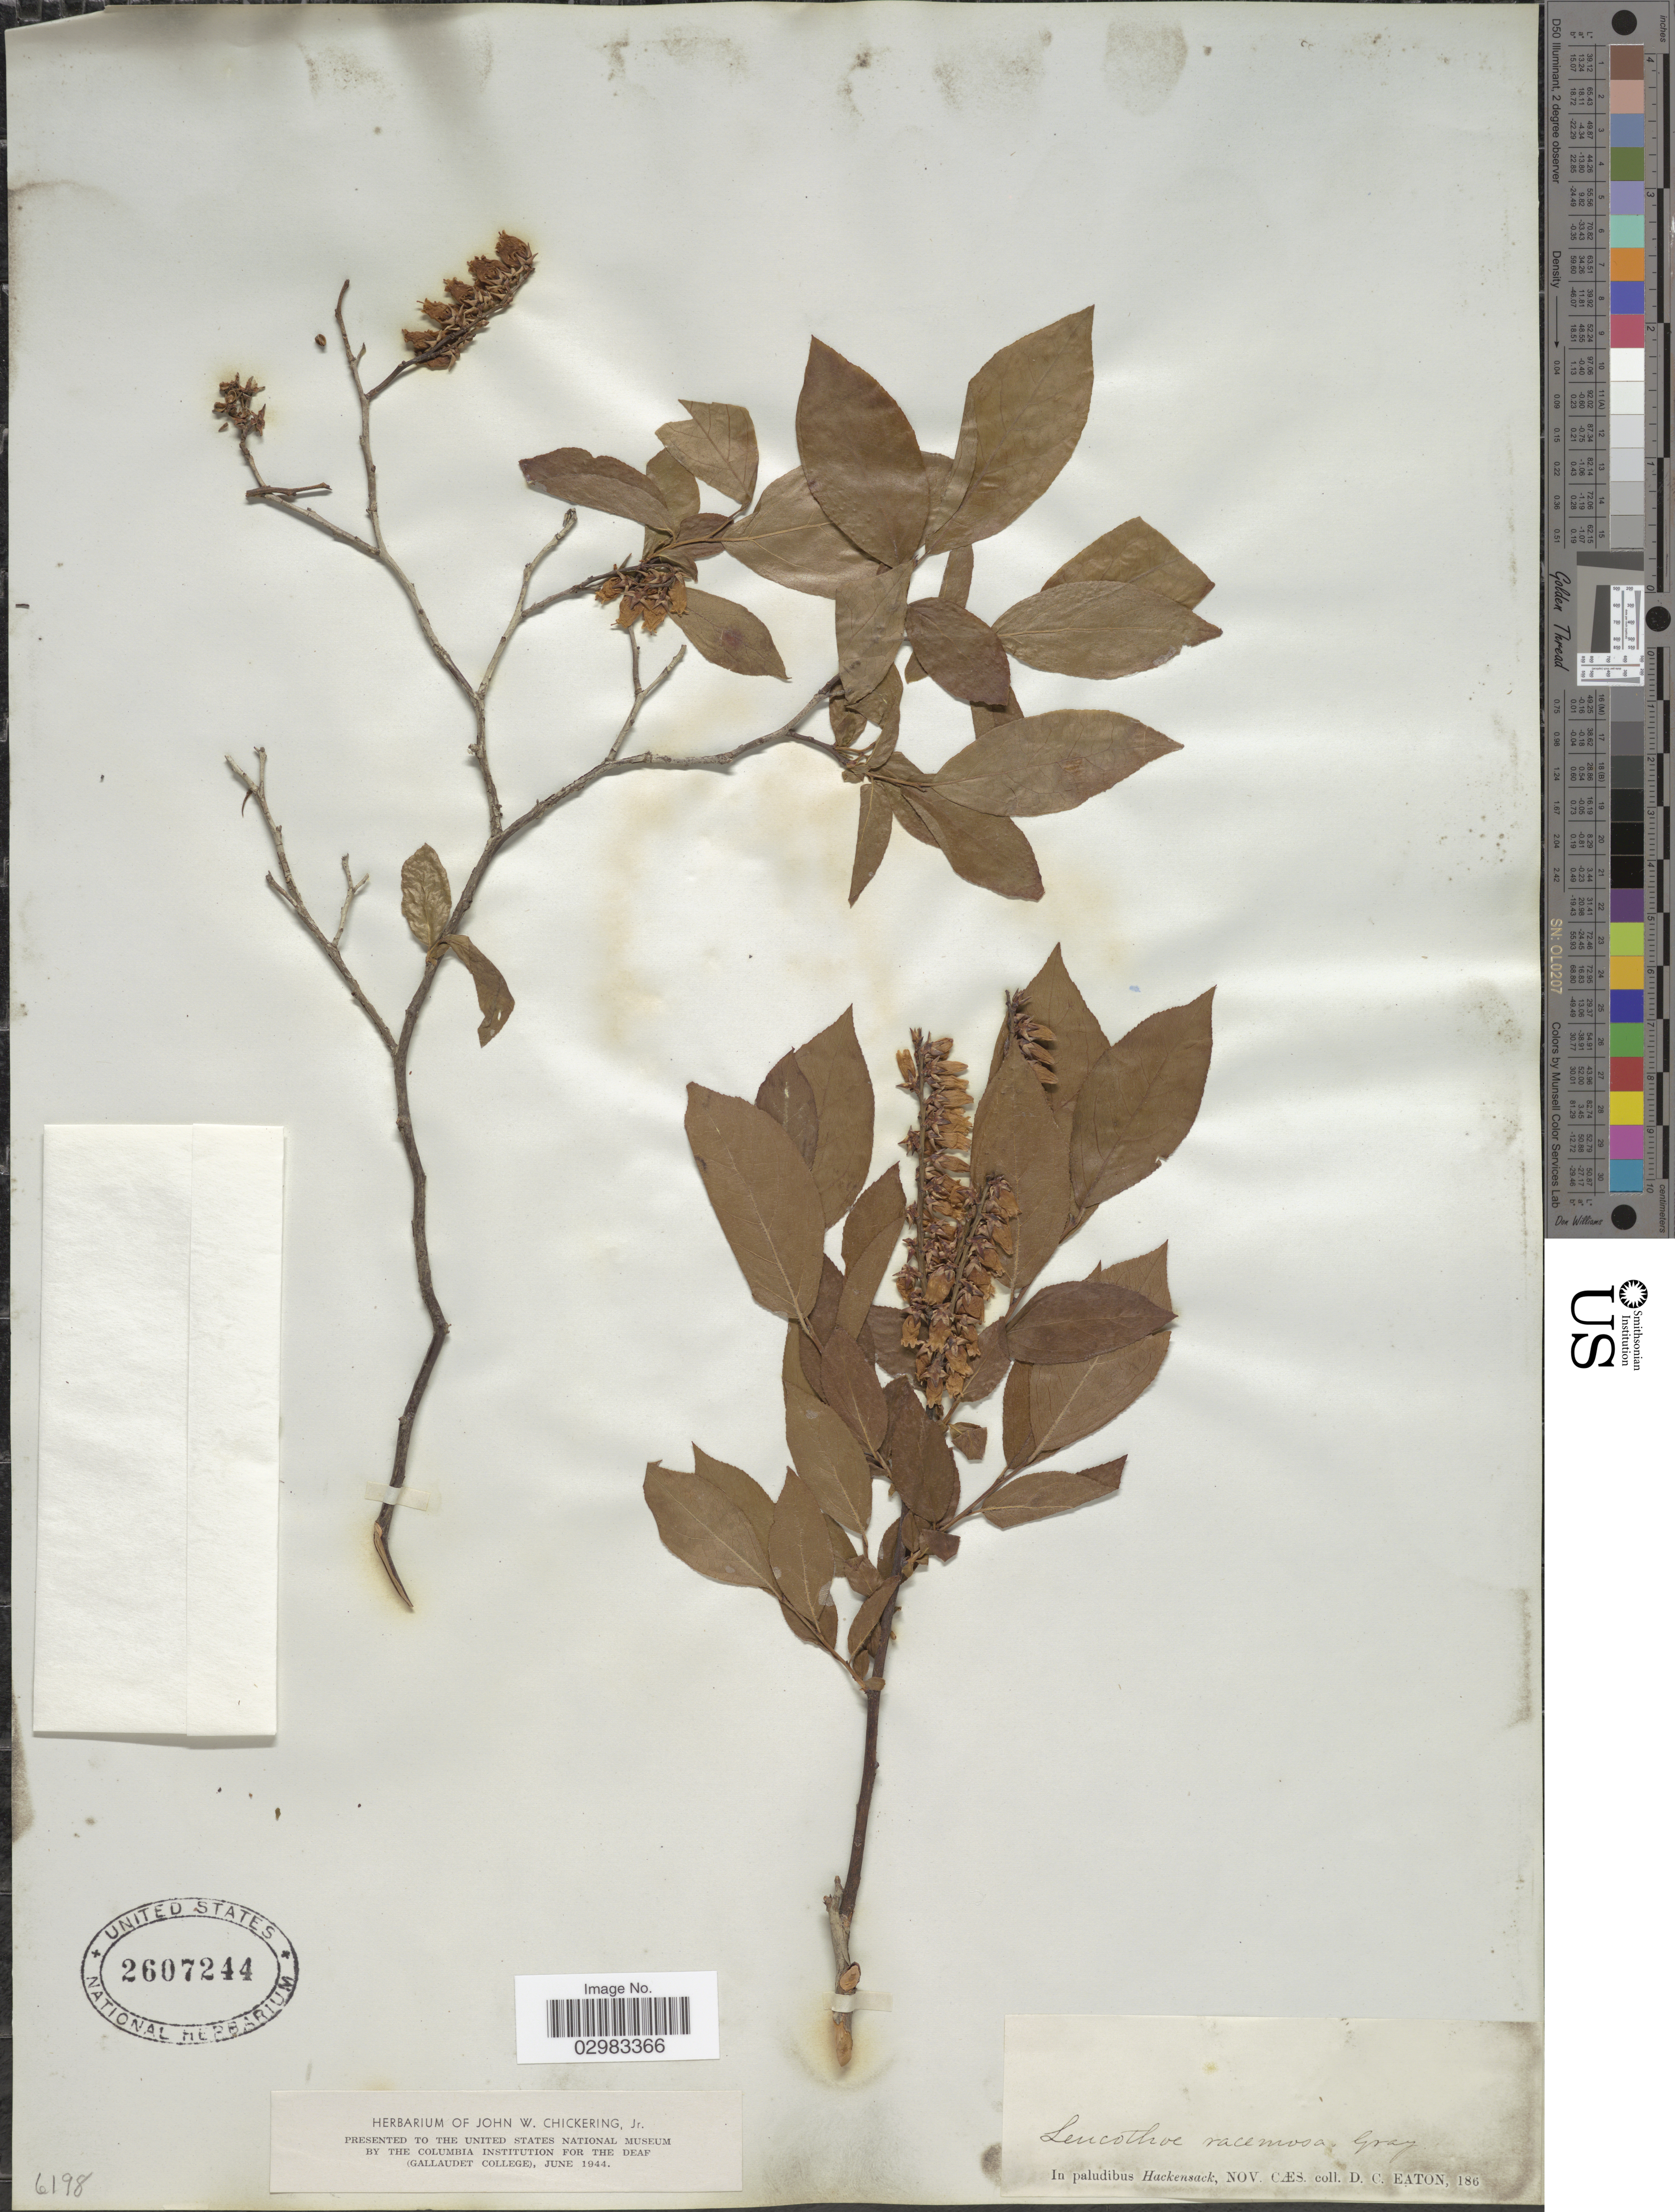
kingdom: Plantae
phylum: Tracheophyta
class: Magnoliopsida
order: Ericales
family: Ericaceae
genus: Leucothoe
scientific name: Leucothoë racemosa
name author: (L.) A. Gray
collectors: D. Eaton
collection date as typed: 186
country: United States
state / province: New Jersey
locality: In paludibus Hackensack, Nov Cæs.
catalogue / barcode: US 2607244